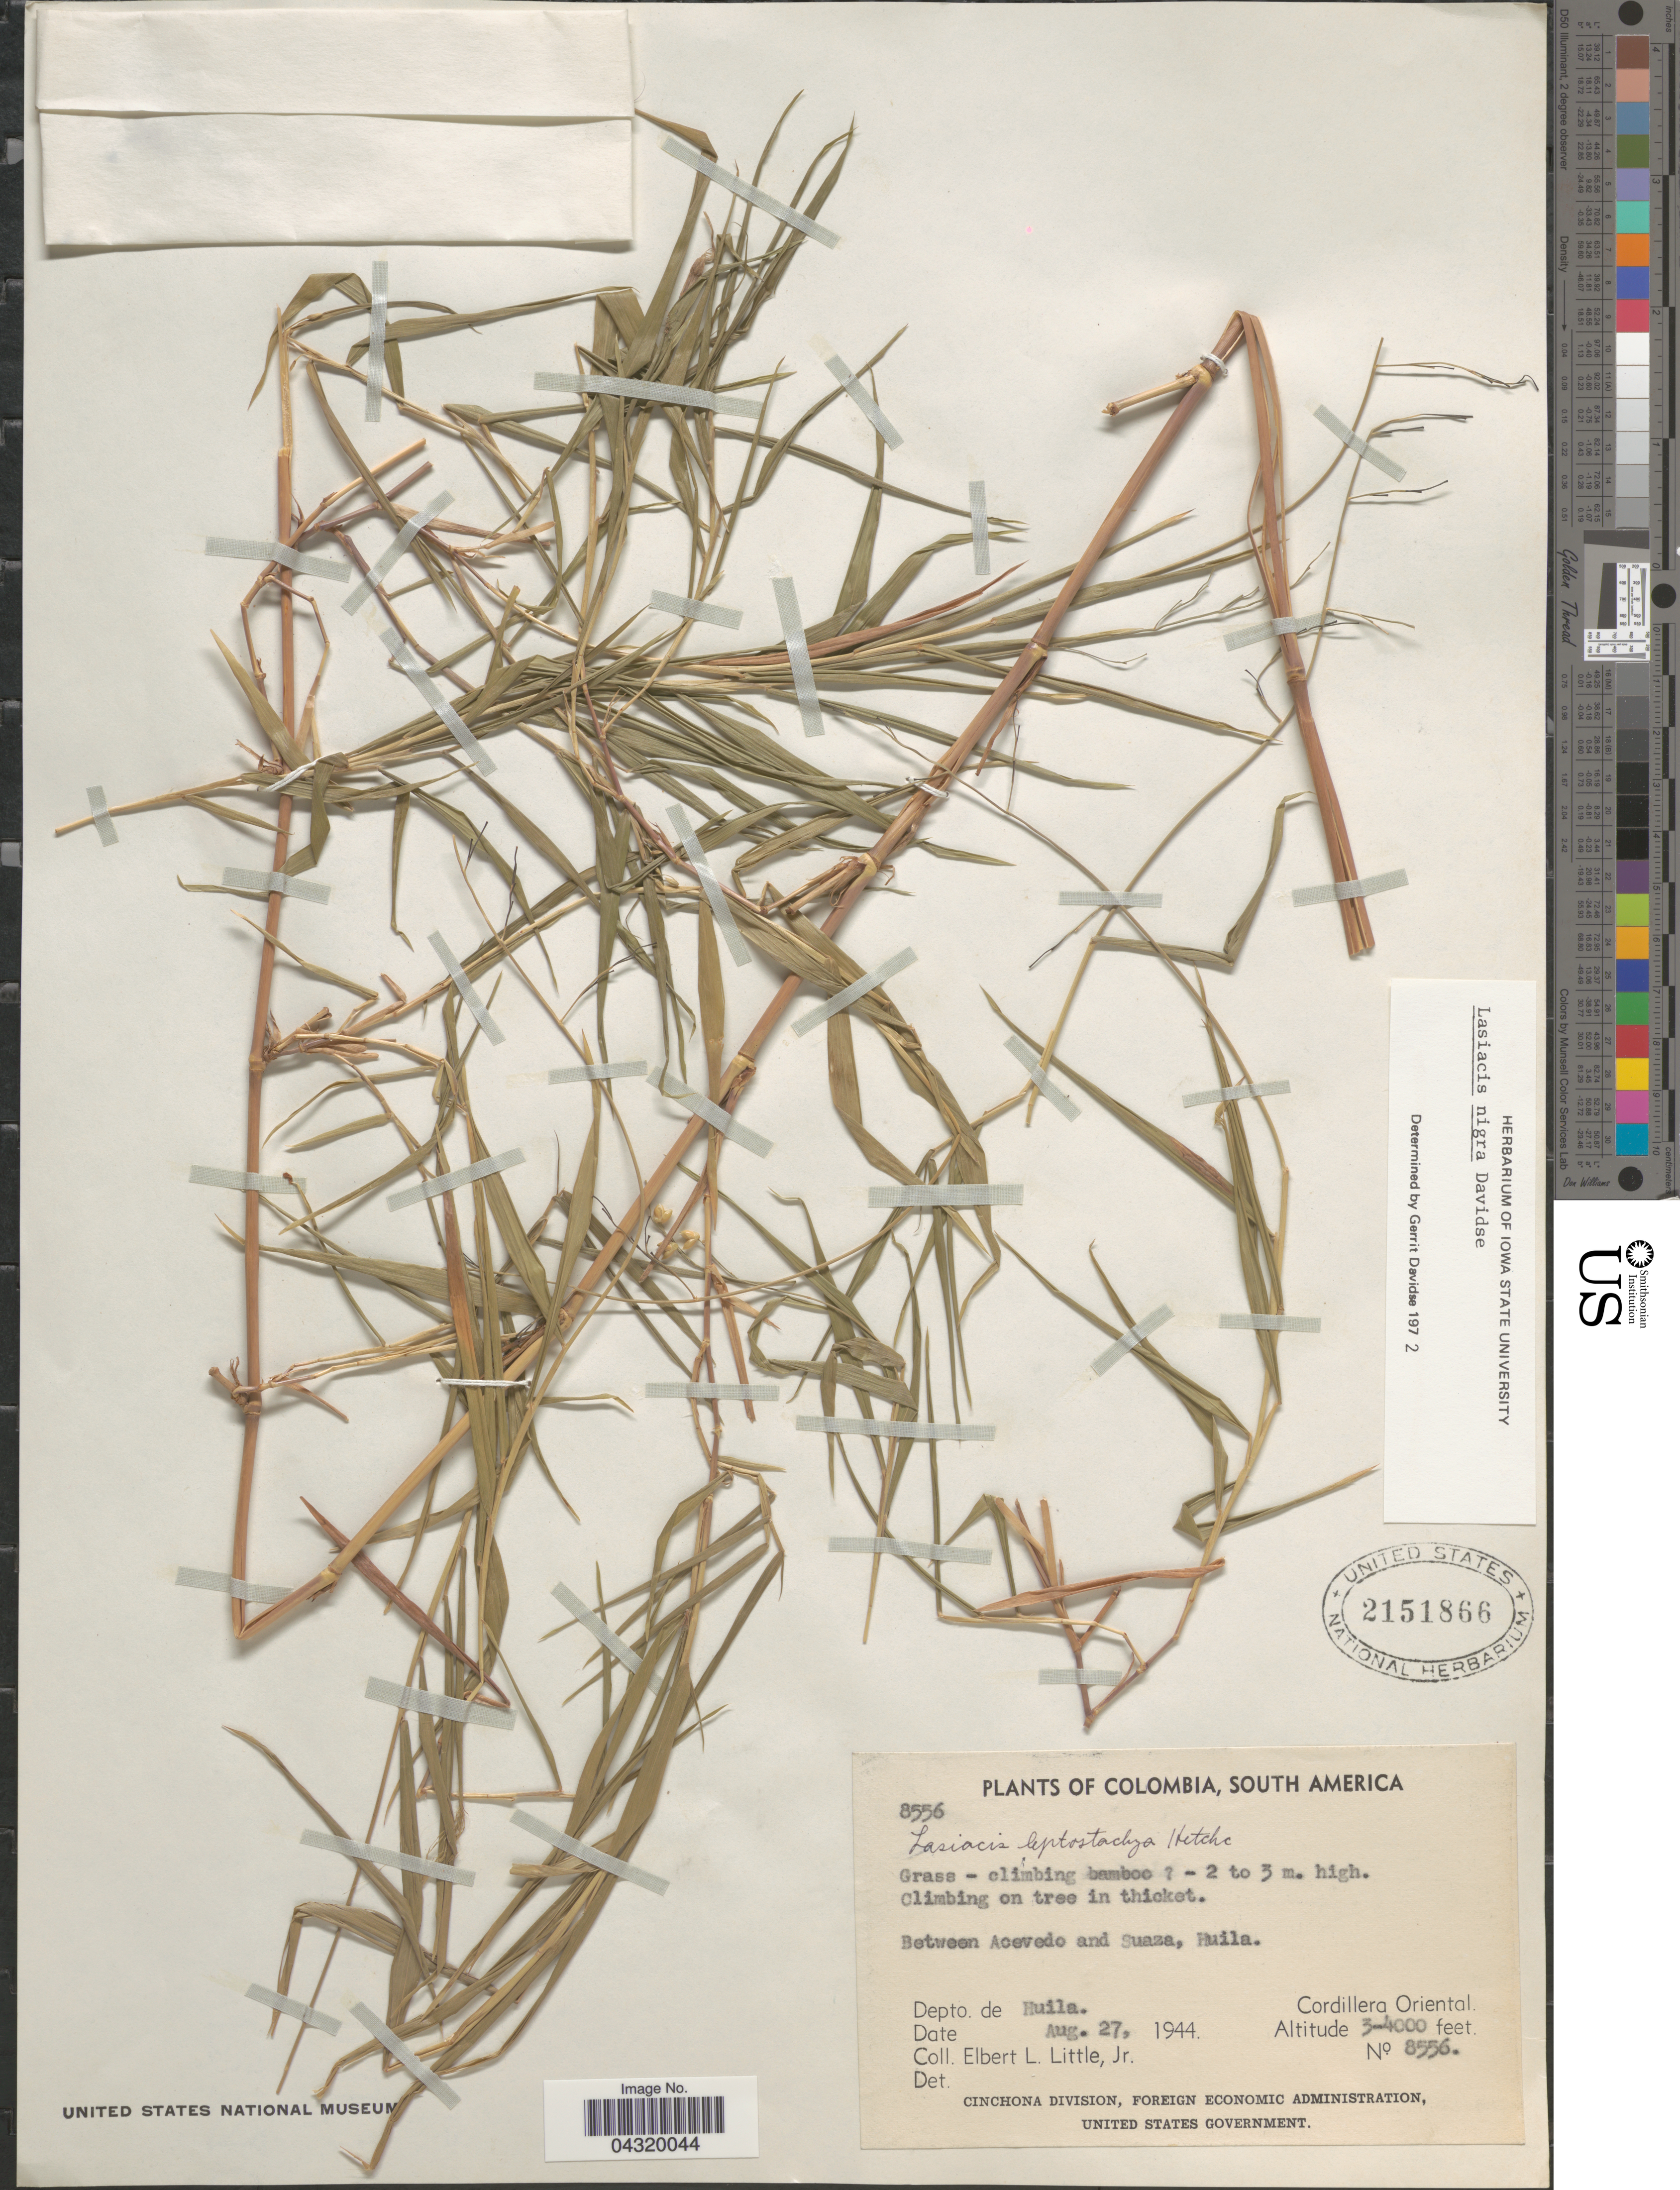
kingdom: Plantae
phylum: Tracheophyta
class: Liliopsida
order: Poales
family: Poaceae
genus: Lasiacis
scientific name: Lasiacis nigra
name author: Davidse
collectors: E. L. Little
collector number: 8556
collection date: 1944-08-27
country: Colombia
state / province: Huila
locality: Between Acevedo and Suaza. Depto. de Huila. Cordillera Oriental.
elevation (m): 914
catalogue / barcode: US 2151866